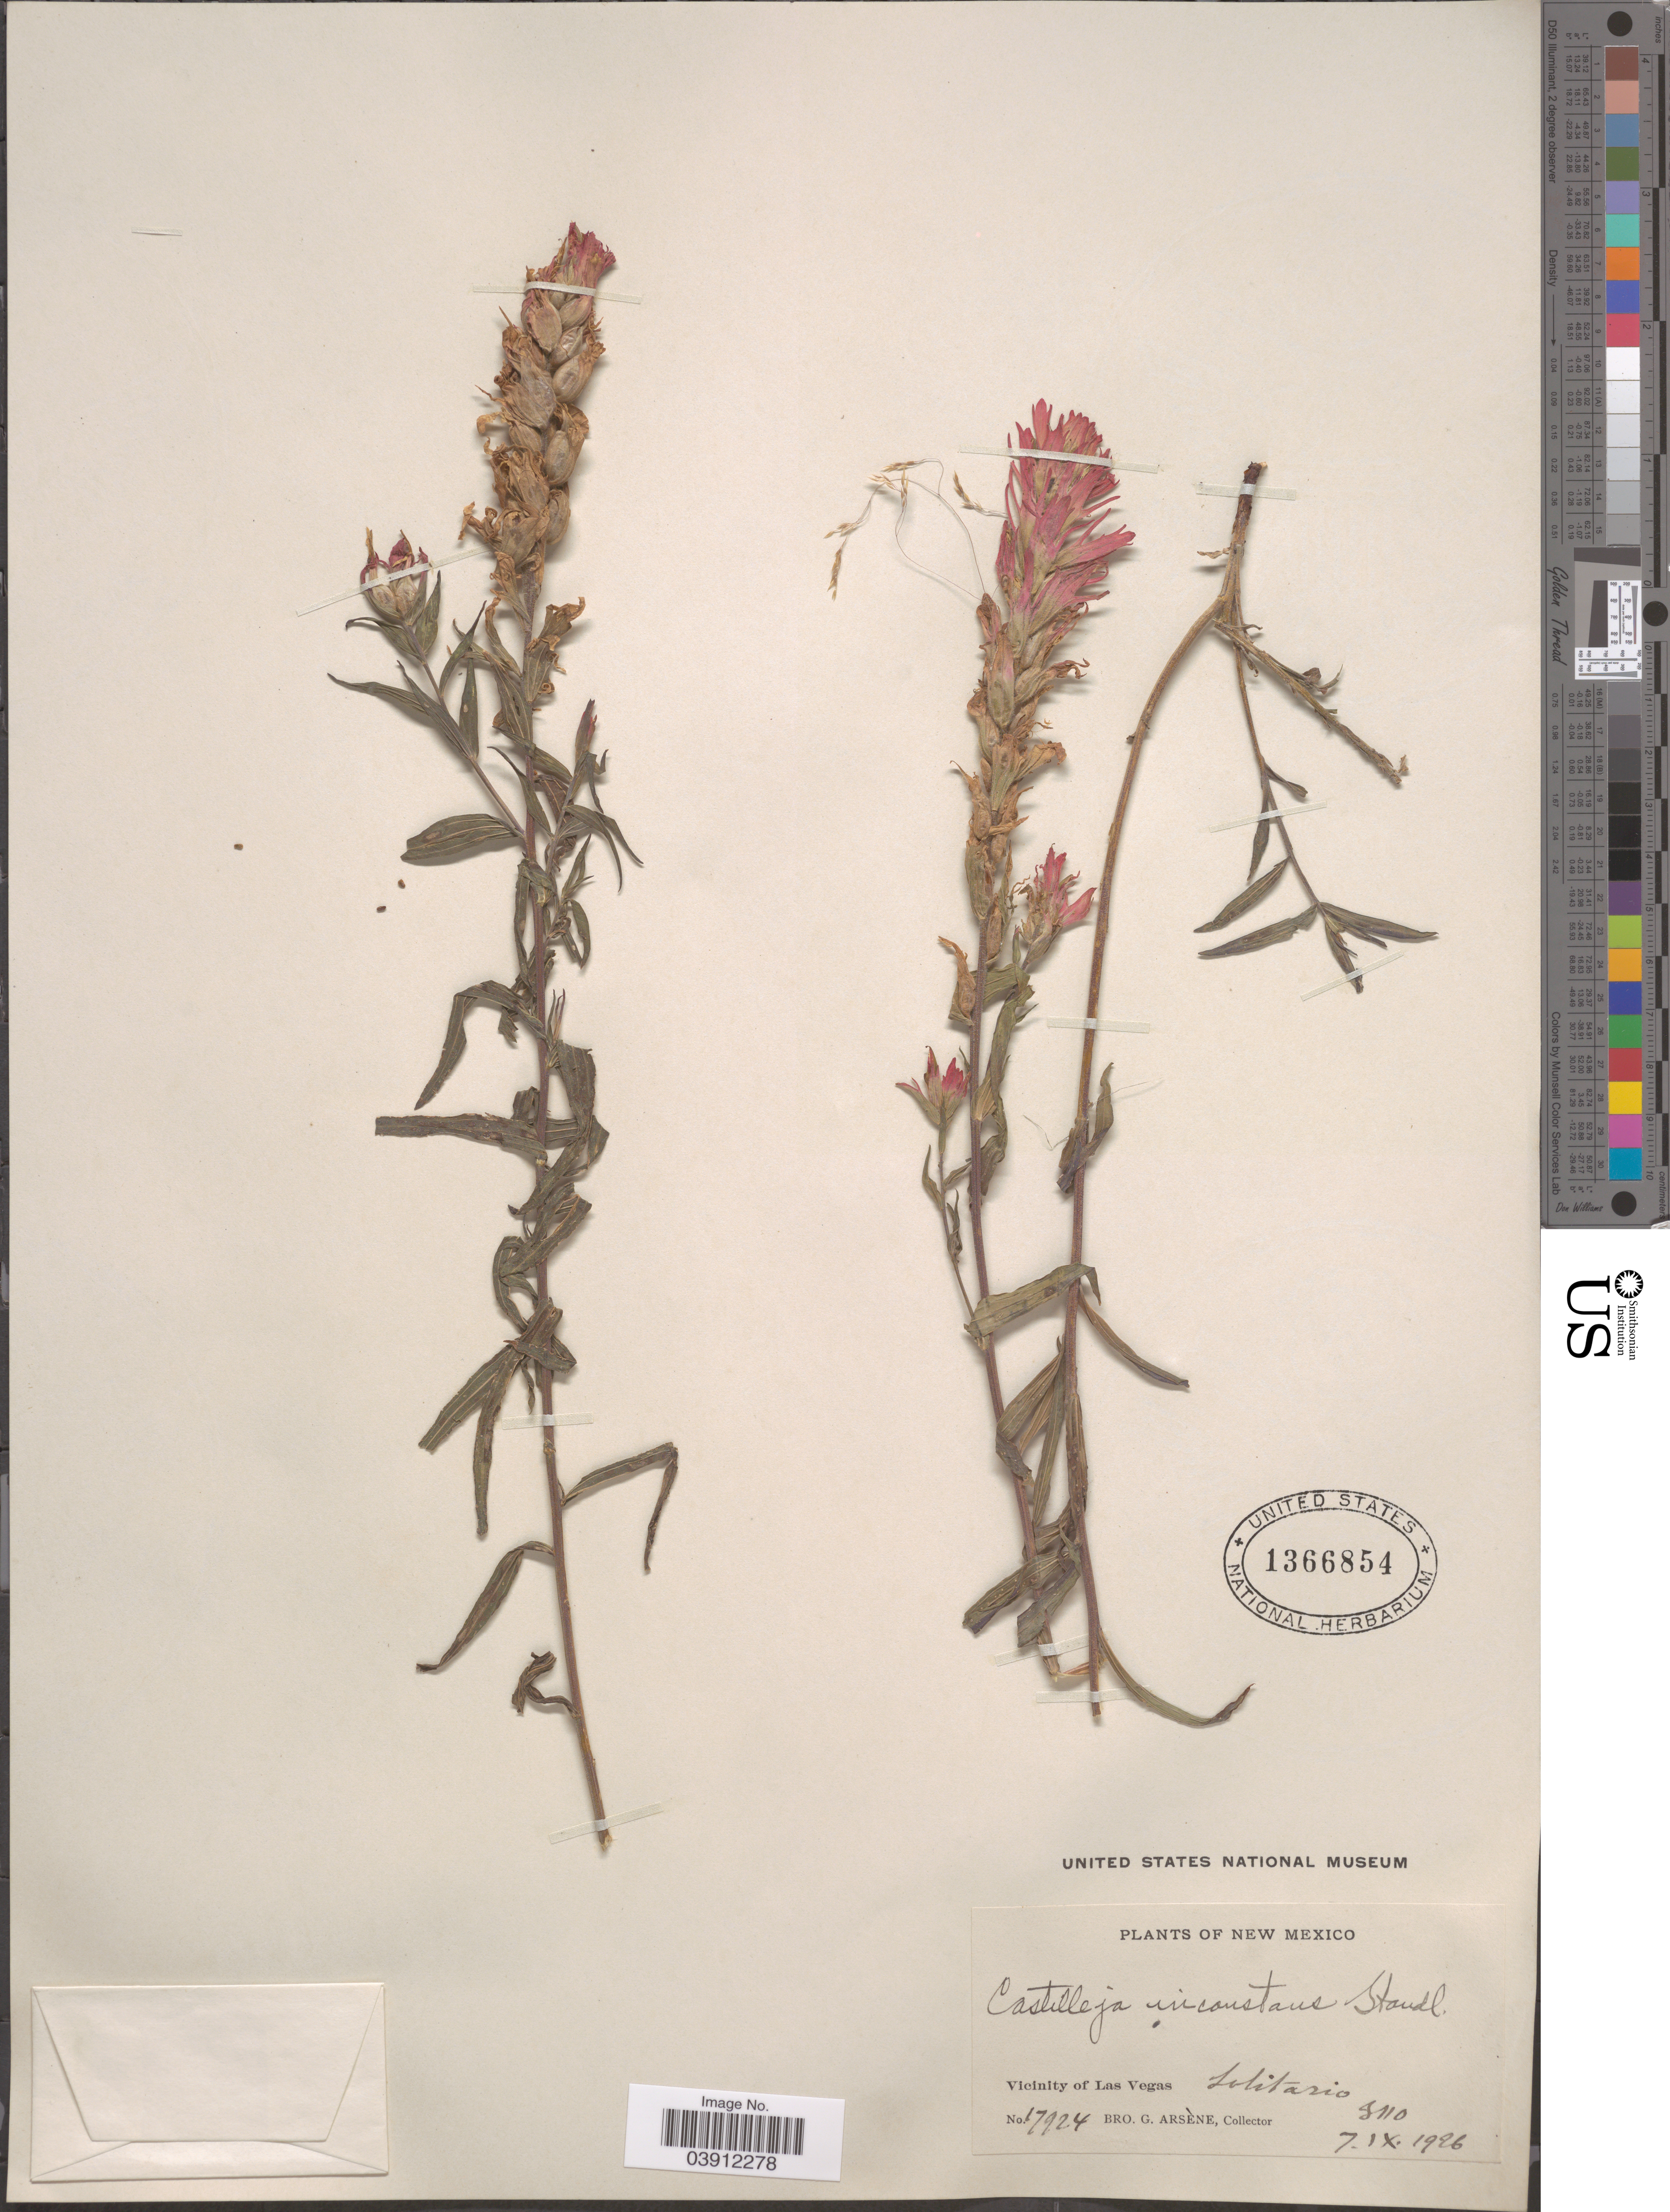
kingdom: Plantae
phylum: Tracheophyta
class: Magnoliopsida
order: Lamiales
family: Orobanchaceae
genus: Castilleja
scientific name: Castilleja inconstans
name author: Standl.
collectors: Bro. G. Arsène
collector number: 17924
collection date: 1926-09-07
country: United States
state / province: New Mexico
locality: Vicinity of Las Vegas. Lolitario.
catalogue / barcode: US 1366854